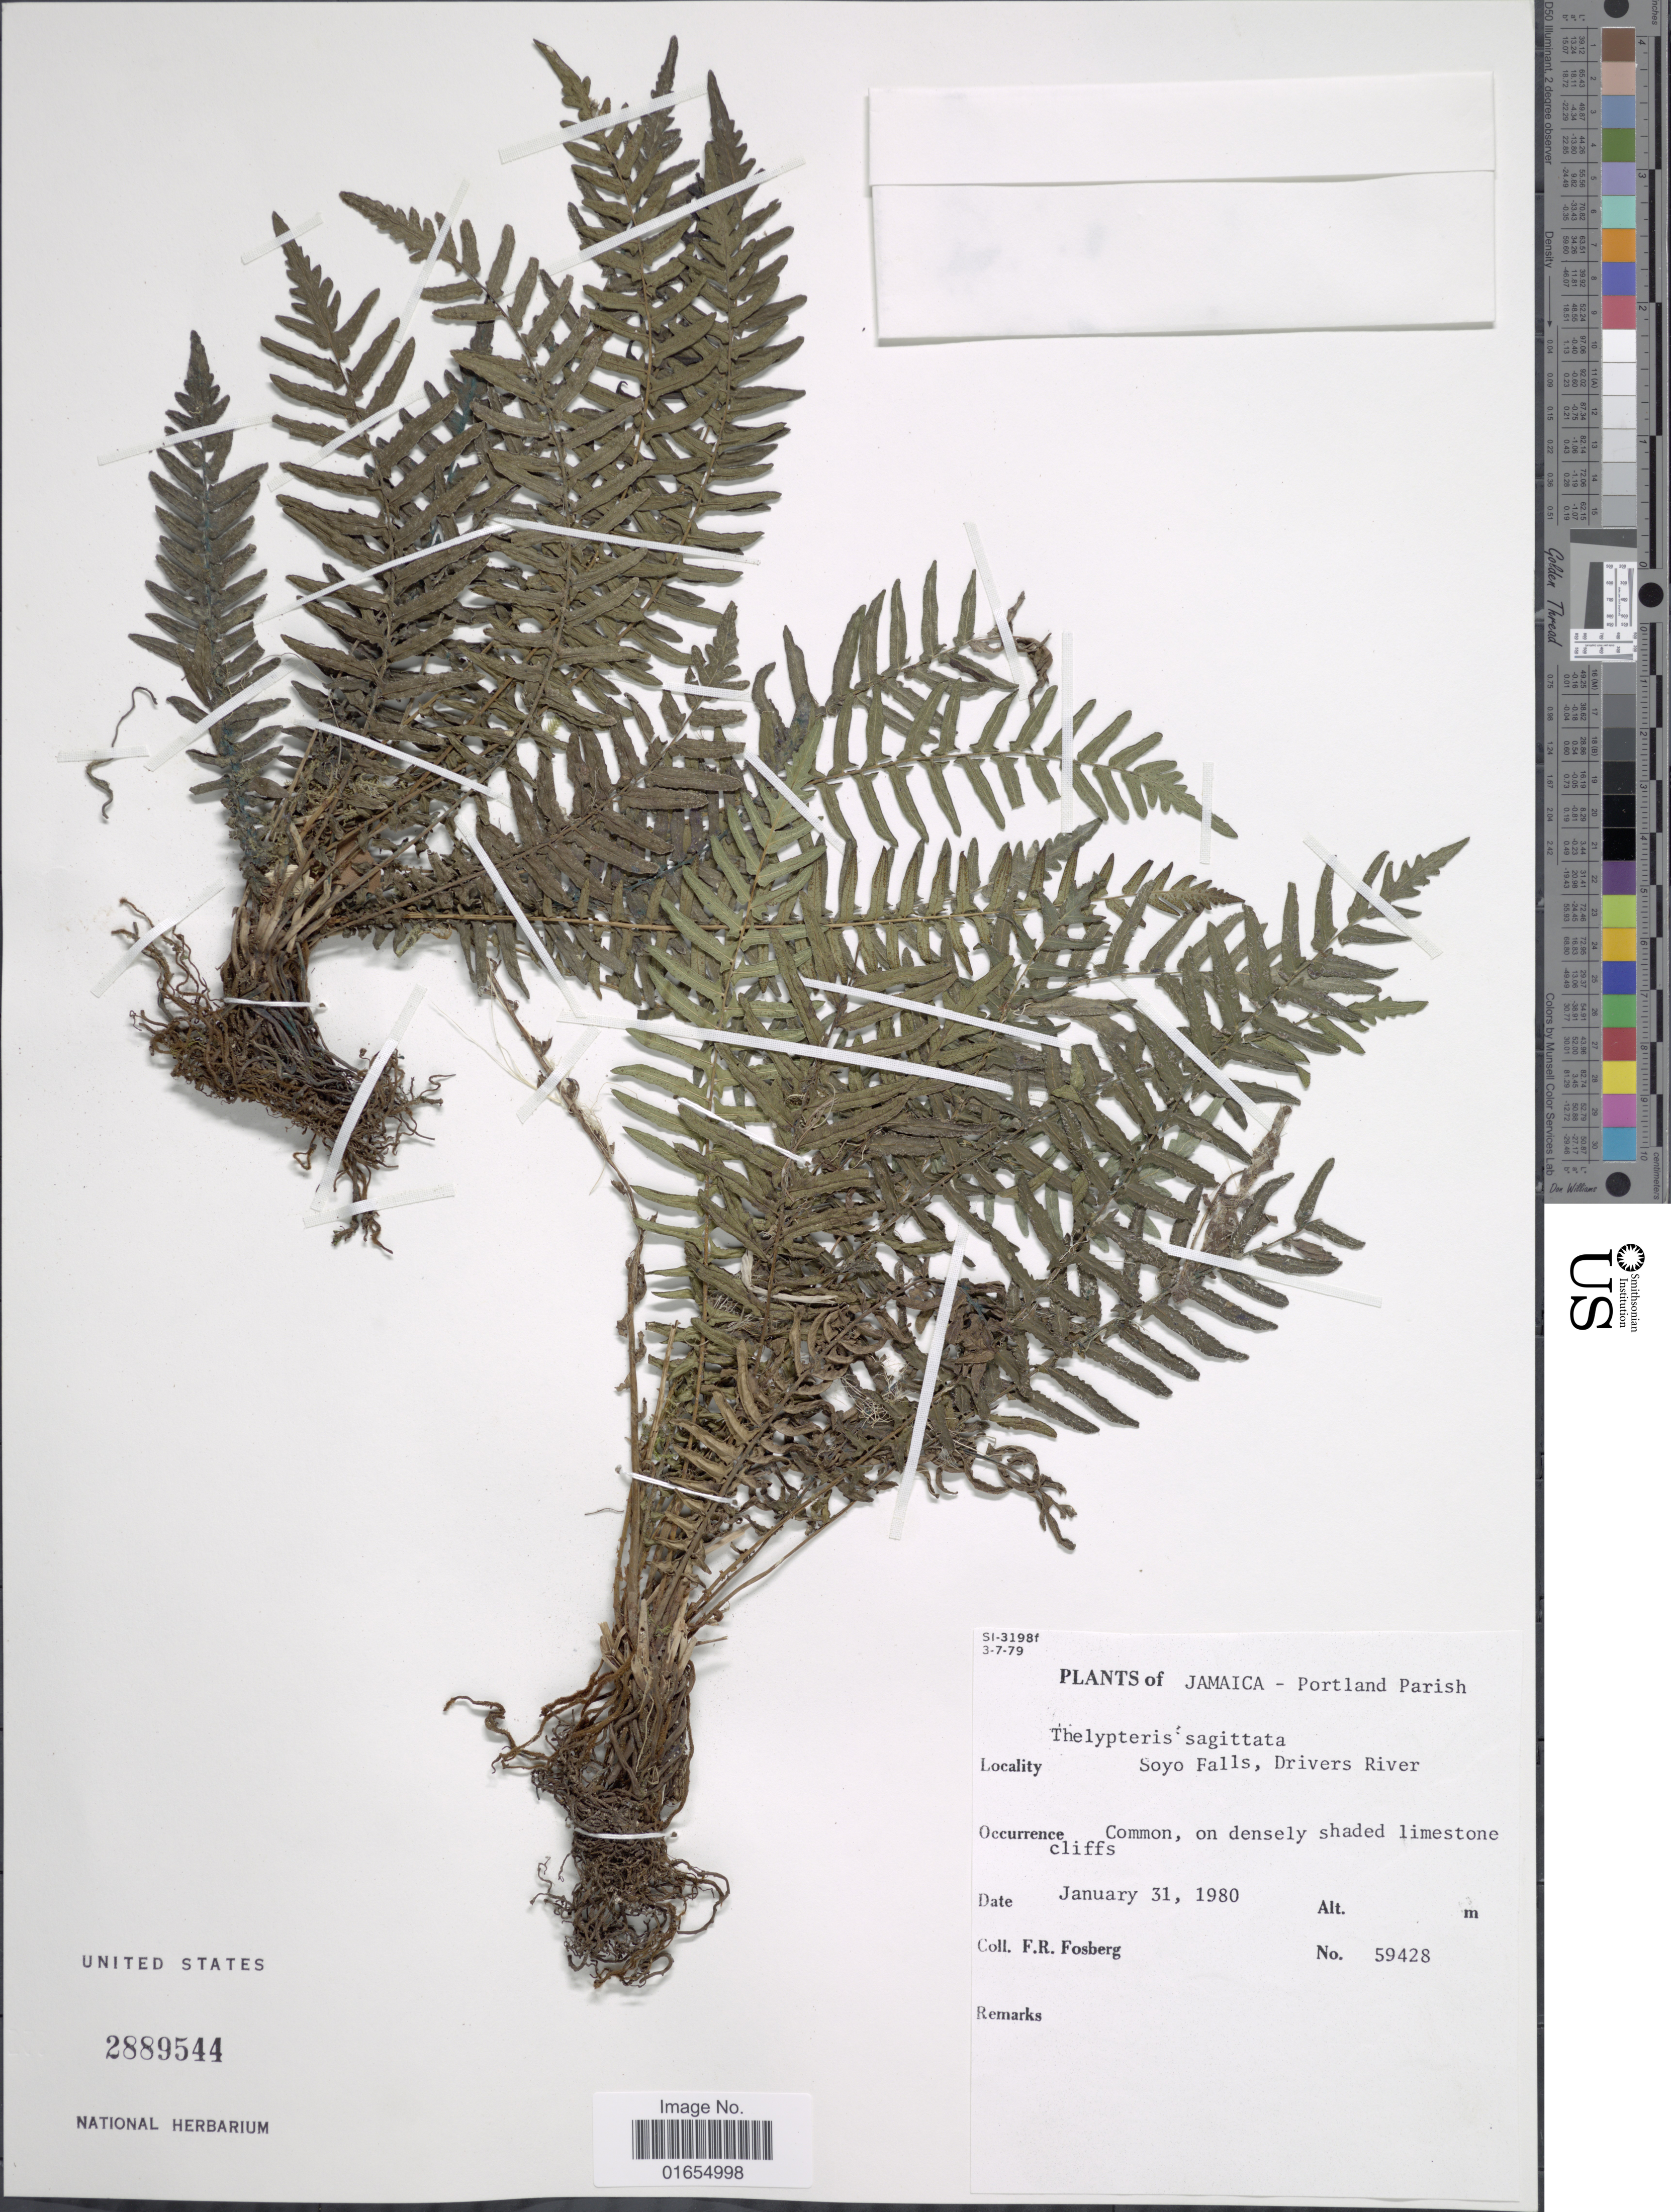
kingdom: Plantae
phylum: Tracheophyta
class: Polypodiopsida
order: Polypodiales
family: Thelypteridaceae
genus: Goniopteris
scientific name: Goniopteris sagittata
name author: (Sw.) Pic. Serm.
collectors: F. R. Fosberg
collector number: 59428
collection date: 1980-01-31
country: Jamaica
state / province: Portland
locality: Soyo Falls, Drivers River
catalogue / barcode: US 2889544